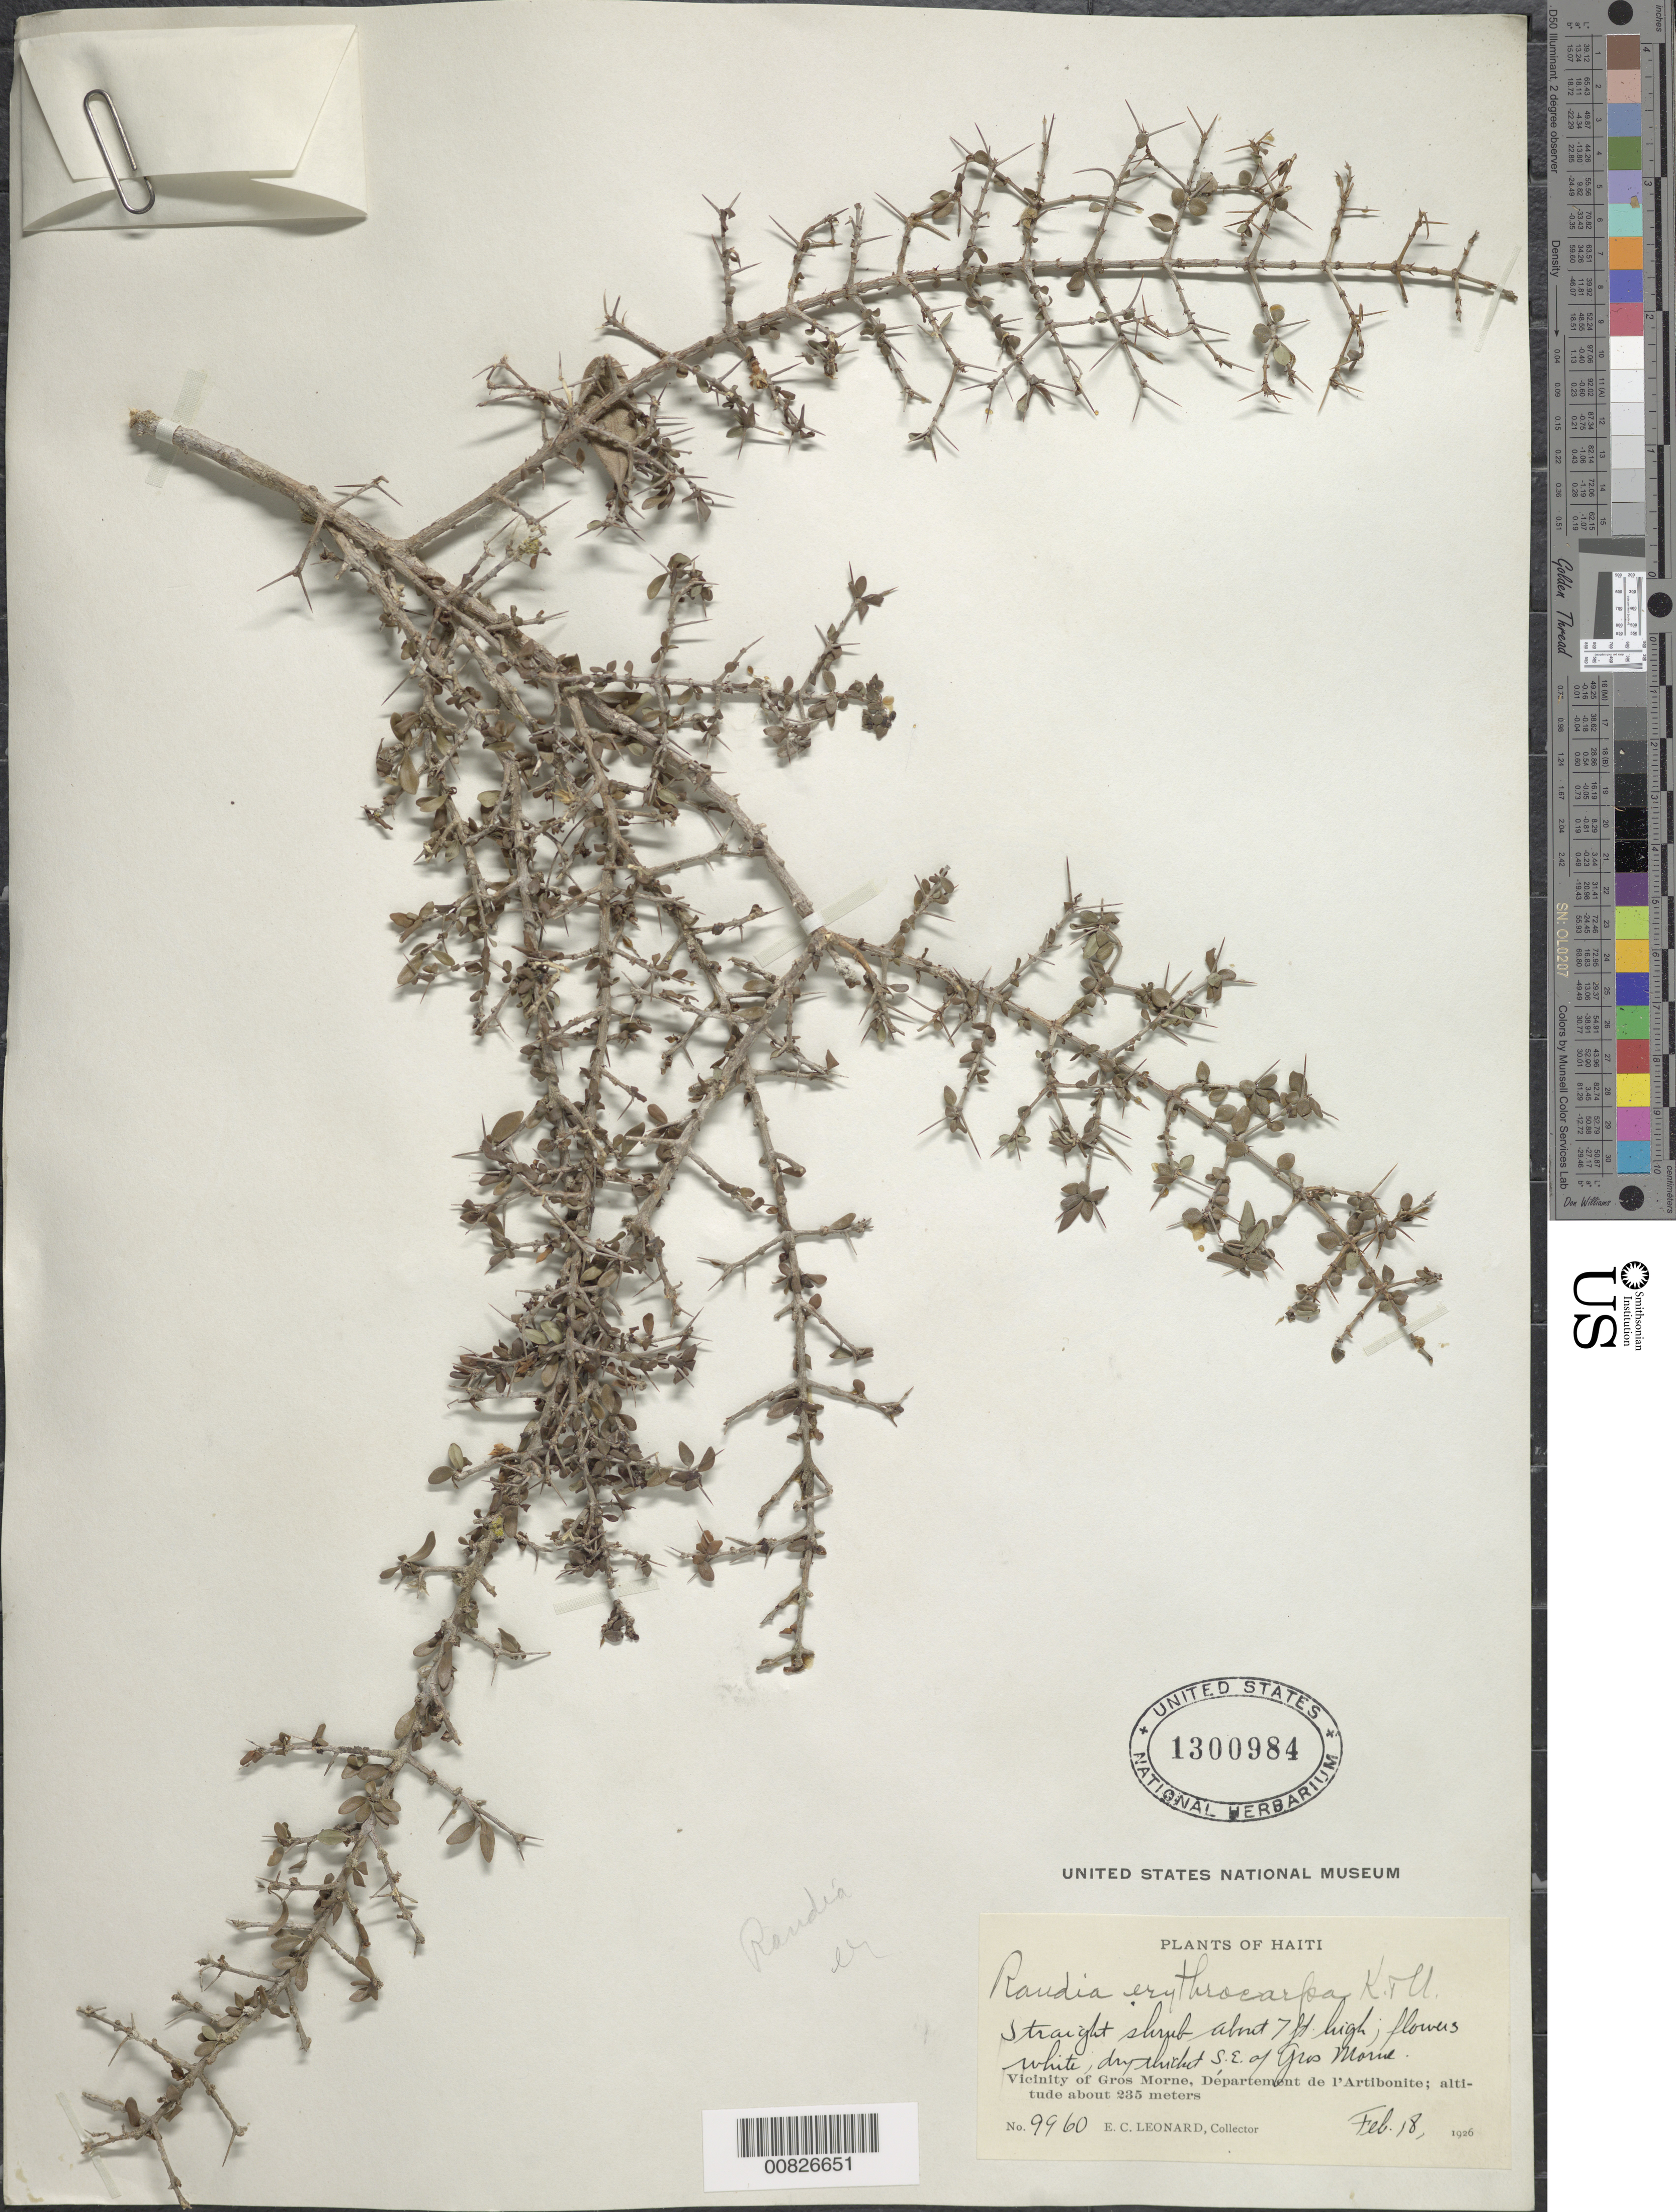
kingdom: Plantae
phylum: Tracheophyta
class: Magnoliopsida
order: Gentianales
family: Rubiaceae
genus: Randia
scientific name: Randia erythrocarpa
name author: Krug & Urb.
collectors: E. C. Leonard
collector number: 9960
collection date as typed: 18 Feb 1926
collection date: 1926-02-18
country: Haiti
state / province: Artibonite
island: Hispaniola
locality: Vicinity of Gros Morne, SE of city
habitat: Dry thicket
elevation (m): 235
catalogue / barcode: US 1300984